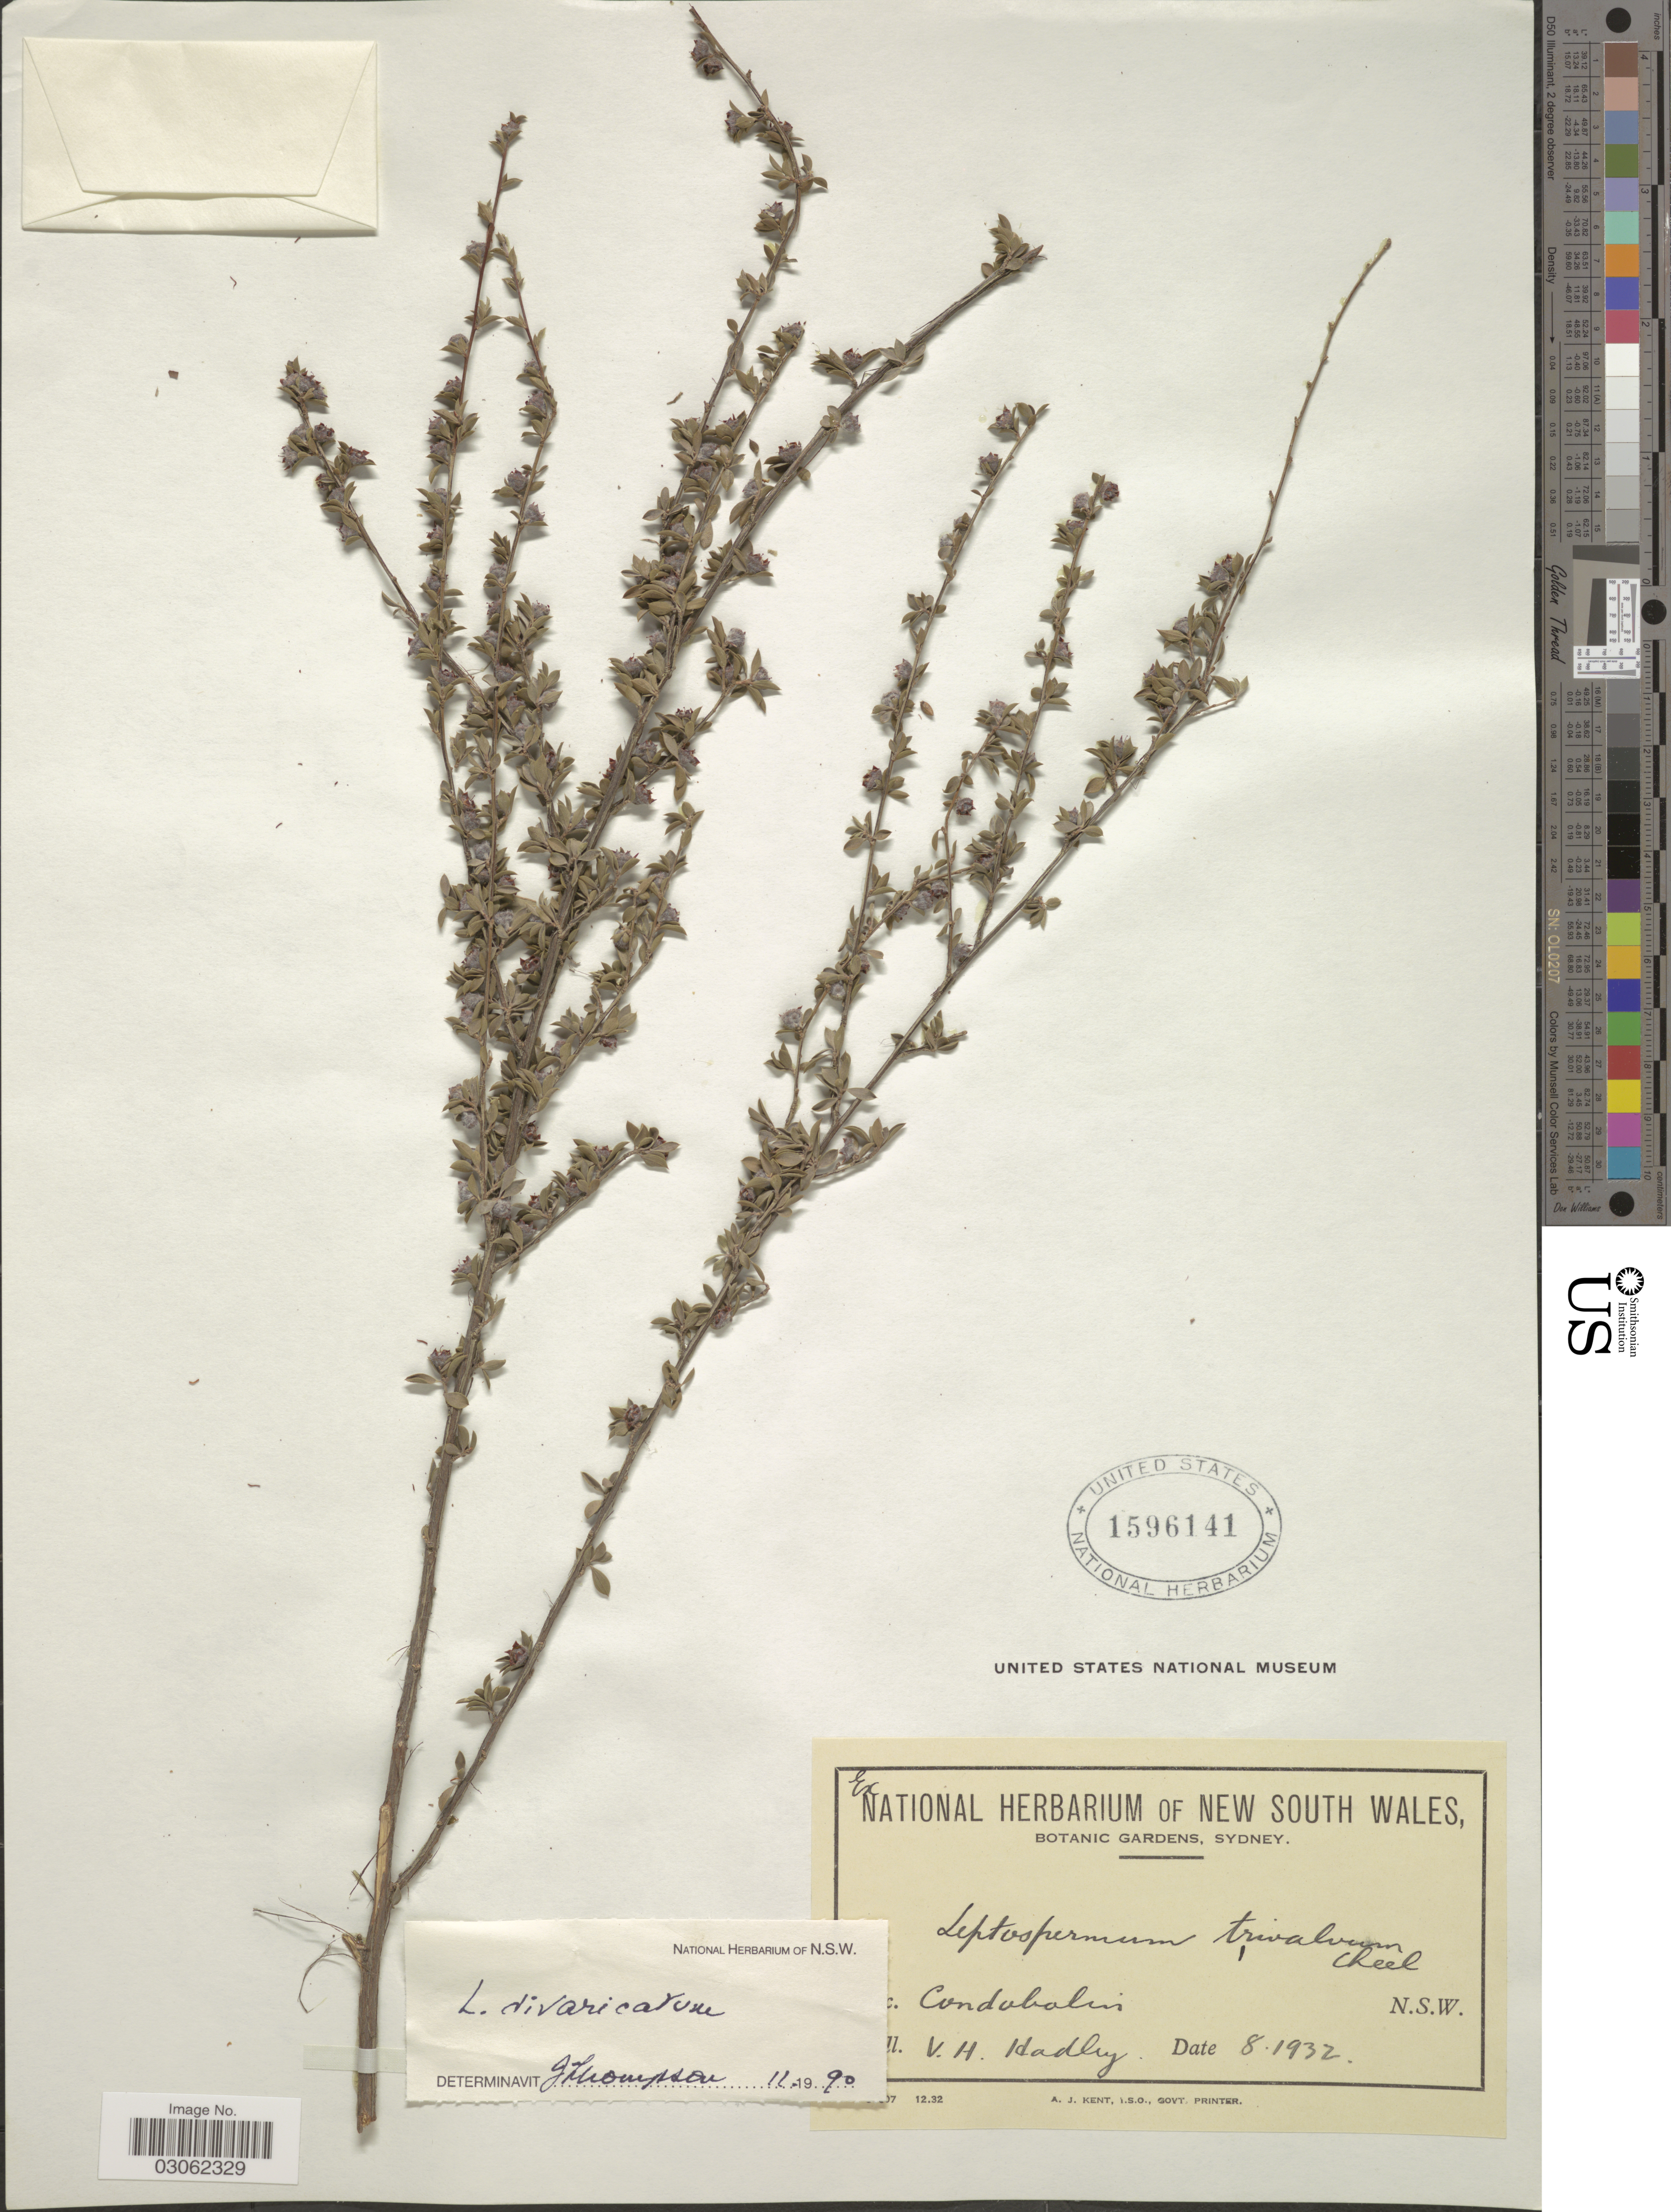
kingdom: Plantae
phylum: Tracheophyta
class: Magnoliopsida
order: Myrtales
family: Myrtaceae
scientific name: Gaudium divaricatum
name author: (Schauer) P.G. Wilson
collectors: V. Hadley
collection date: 1932-08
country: Australia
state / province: New South Wales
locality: Condobolin. N.S.W.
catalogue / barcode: US 1596141